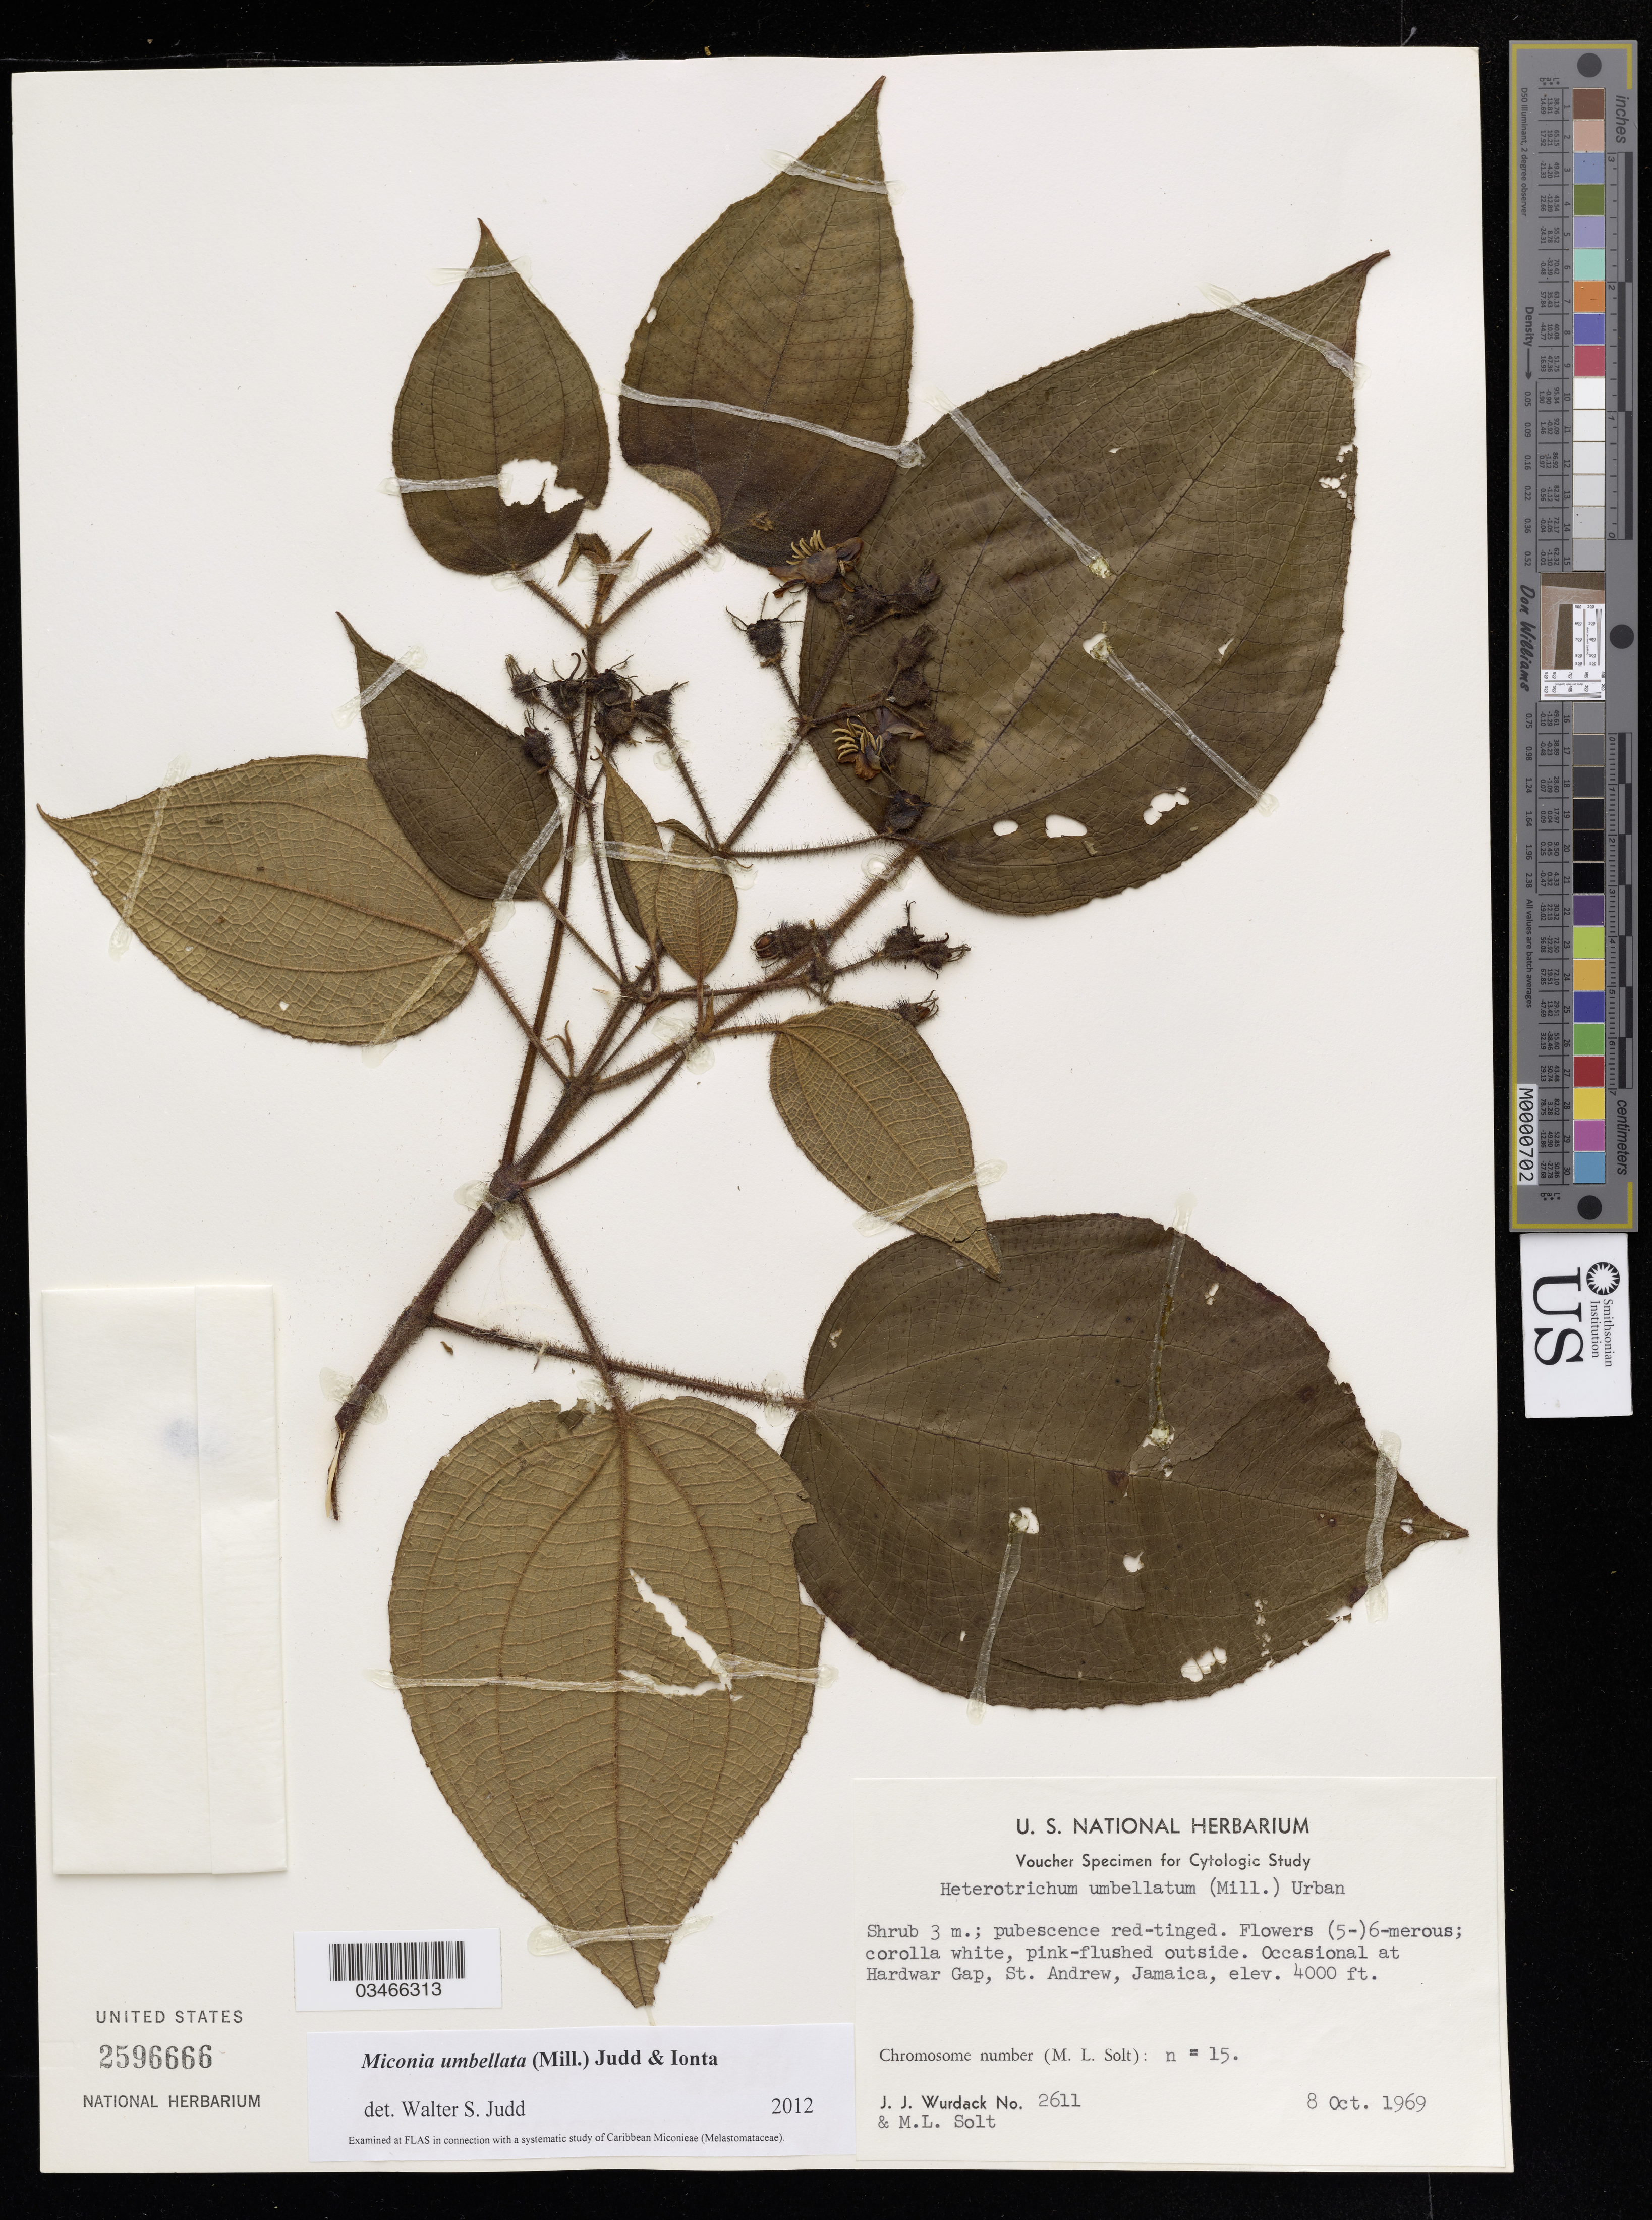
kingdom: Plantae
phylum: Tracheophyta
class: Magnoliopsida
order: Myrtales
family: Melastomataceae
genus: Miconia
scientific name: Miconia umbellata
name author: (Mill.) Judd & Ionta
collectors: M. Solt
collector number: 2611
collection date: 1969-10-08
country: Jamaica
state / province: Saint Andrew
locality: Hardwar Gap, St. Andrew, Jamaica.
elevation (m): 1219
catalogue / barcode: US 2596666